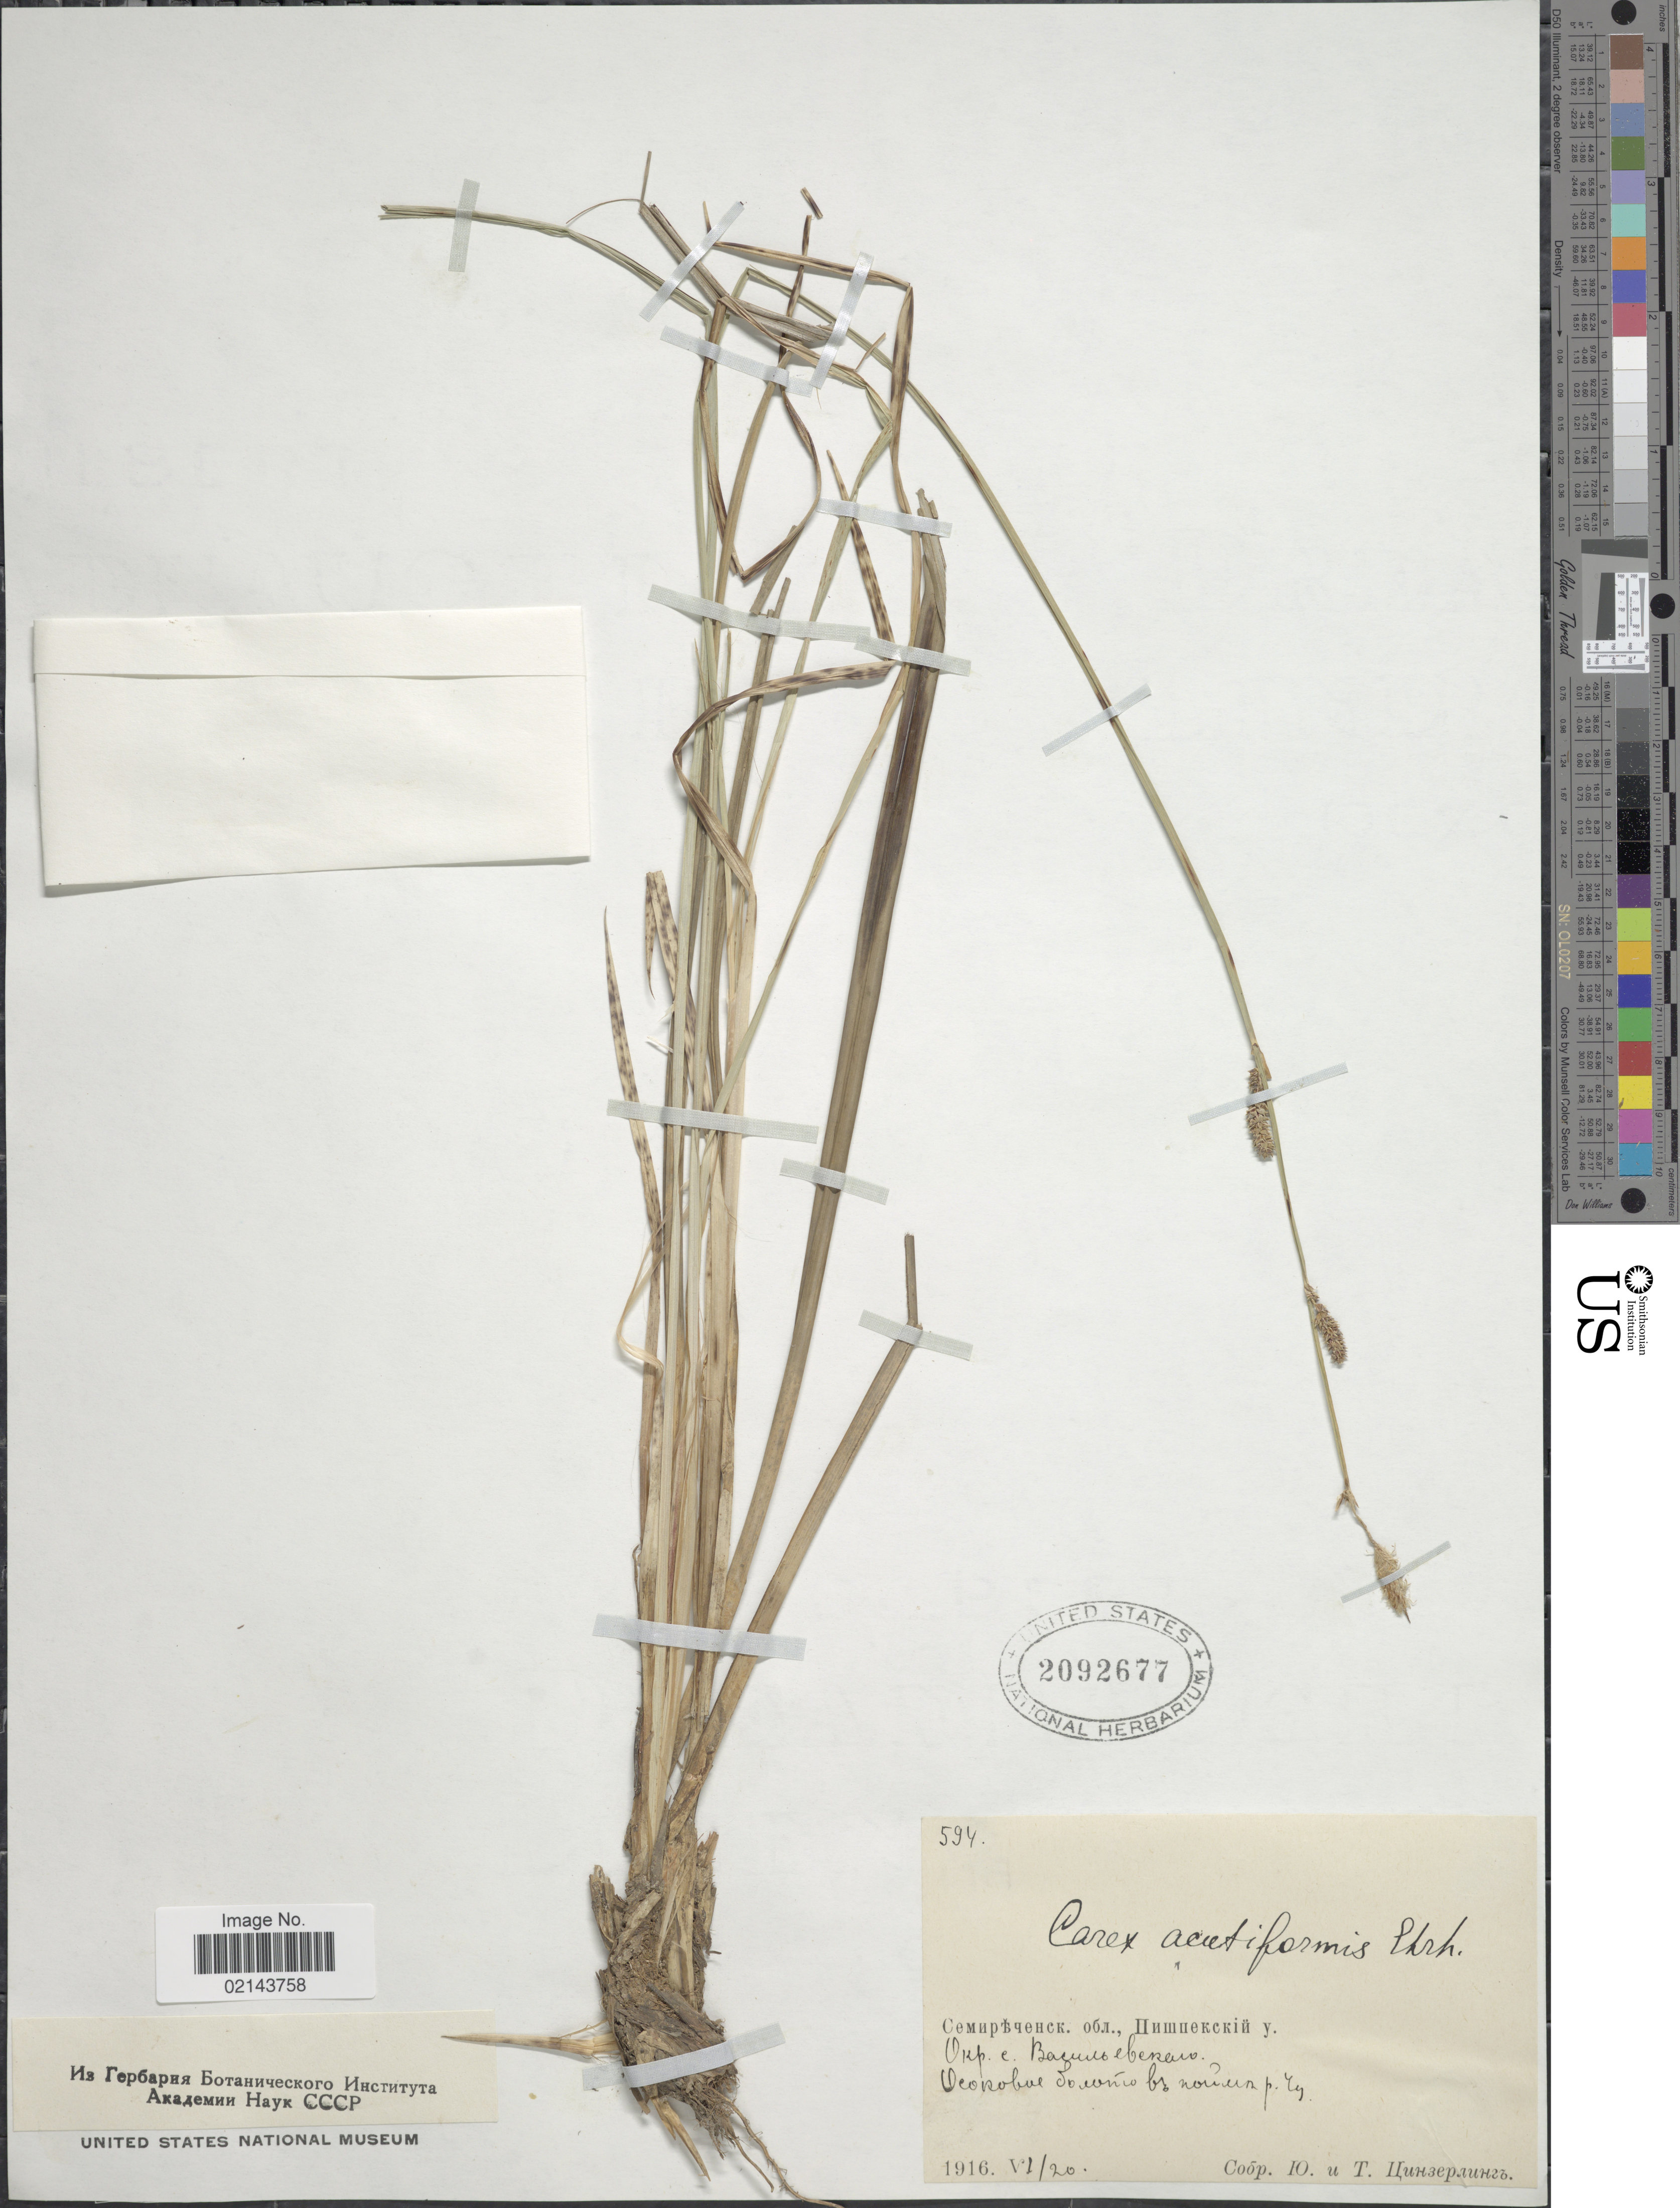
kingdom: Plantae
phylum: Tracheophyta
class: Liliopsida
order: Poales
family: Cyperaceae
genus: Carex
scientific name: Carex acutiformis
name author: Ehrh.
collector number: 594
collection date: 1916-06-20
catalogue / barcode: US 2092677